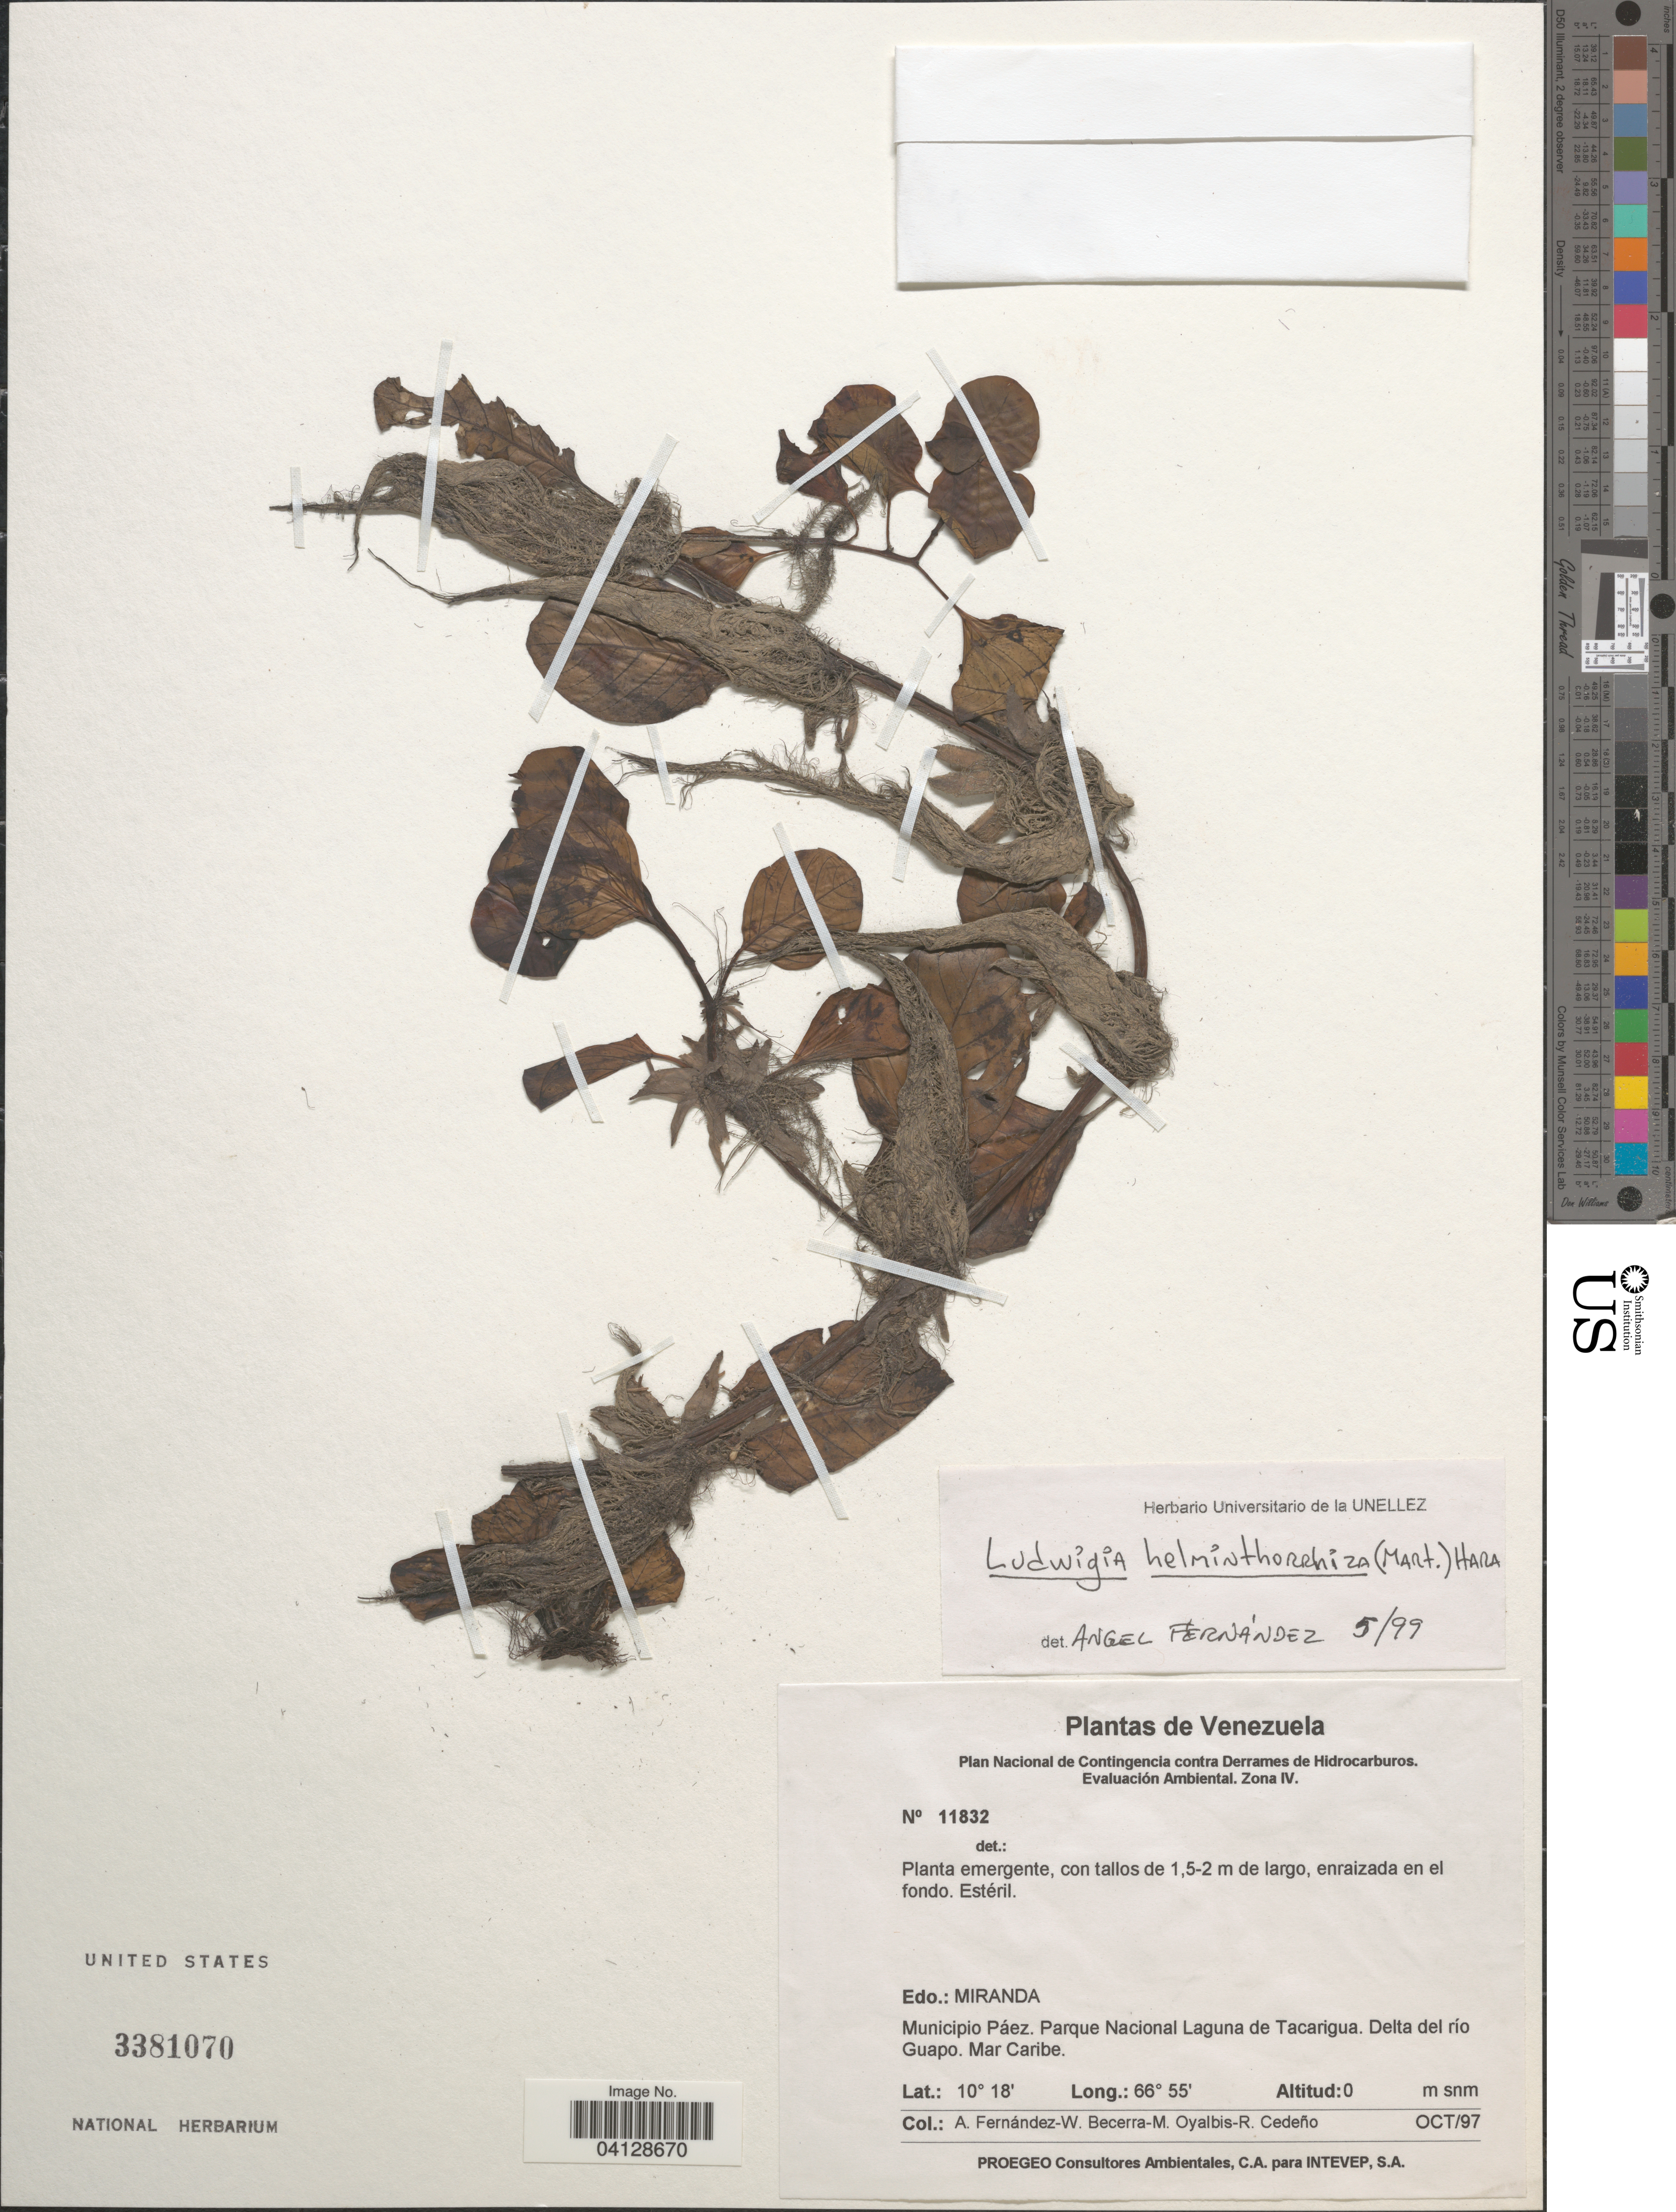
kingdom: Plantae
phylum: Tracheophyta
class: Magnoliopsida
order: Myrtales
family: Onagraceae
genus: Ludwigia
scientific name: Ludwigia helminthorrhiza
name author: (Mart.) H. Hara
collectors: A. Fernández, W. Becerra, M. Oyalbis & R. Cedeño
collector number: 11832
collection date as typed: Transcribed d/m/y: /10/97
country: Venezuela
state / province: Miranda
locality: Municipio Páez. Parque Nacional Laguna de Tacarigua. Delta del río Guapo. Mar Caribe.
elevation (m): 0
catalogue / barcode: US 3381070